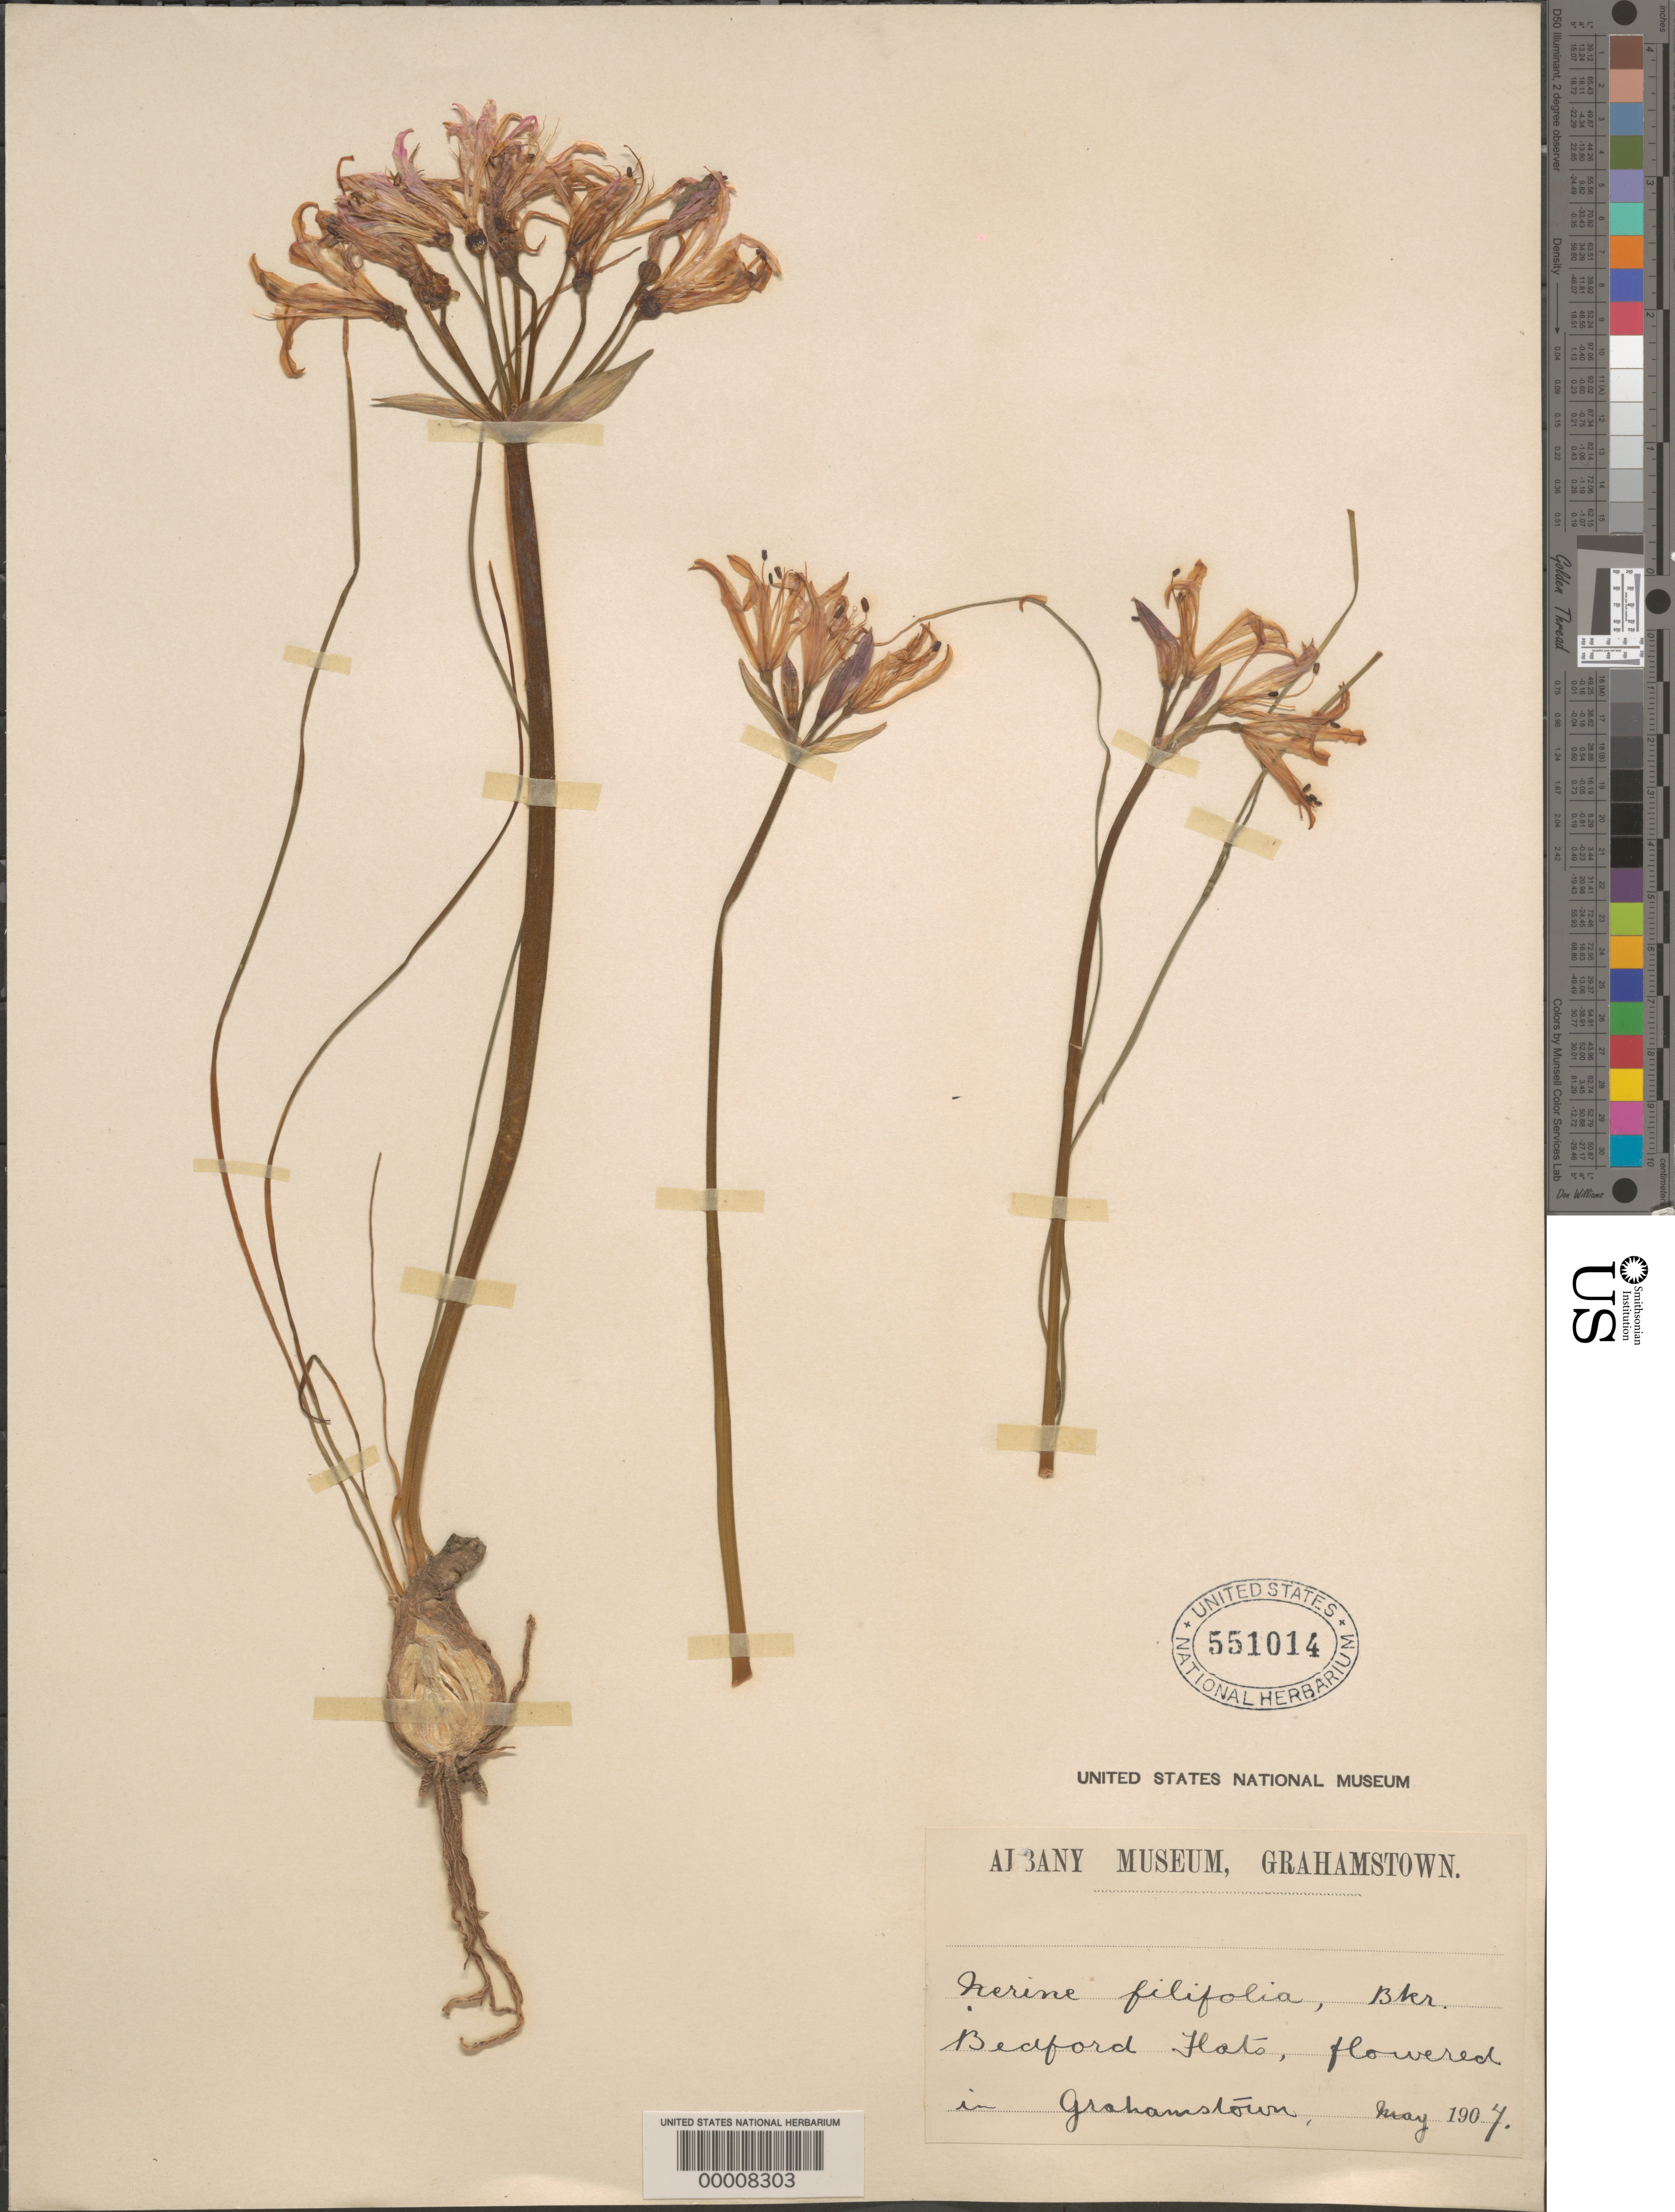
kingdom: Plantae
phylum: Tracheophyta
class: Liliopsida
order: Asparagales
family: Amaryllidaceae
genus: Nerine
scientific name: Nerine filifolia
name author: Baker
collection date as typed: May 1904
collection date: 1904-05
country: South Africa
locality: Bedford flats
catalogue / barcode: US 551014